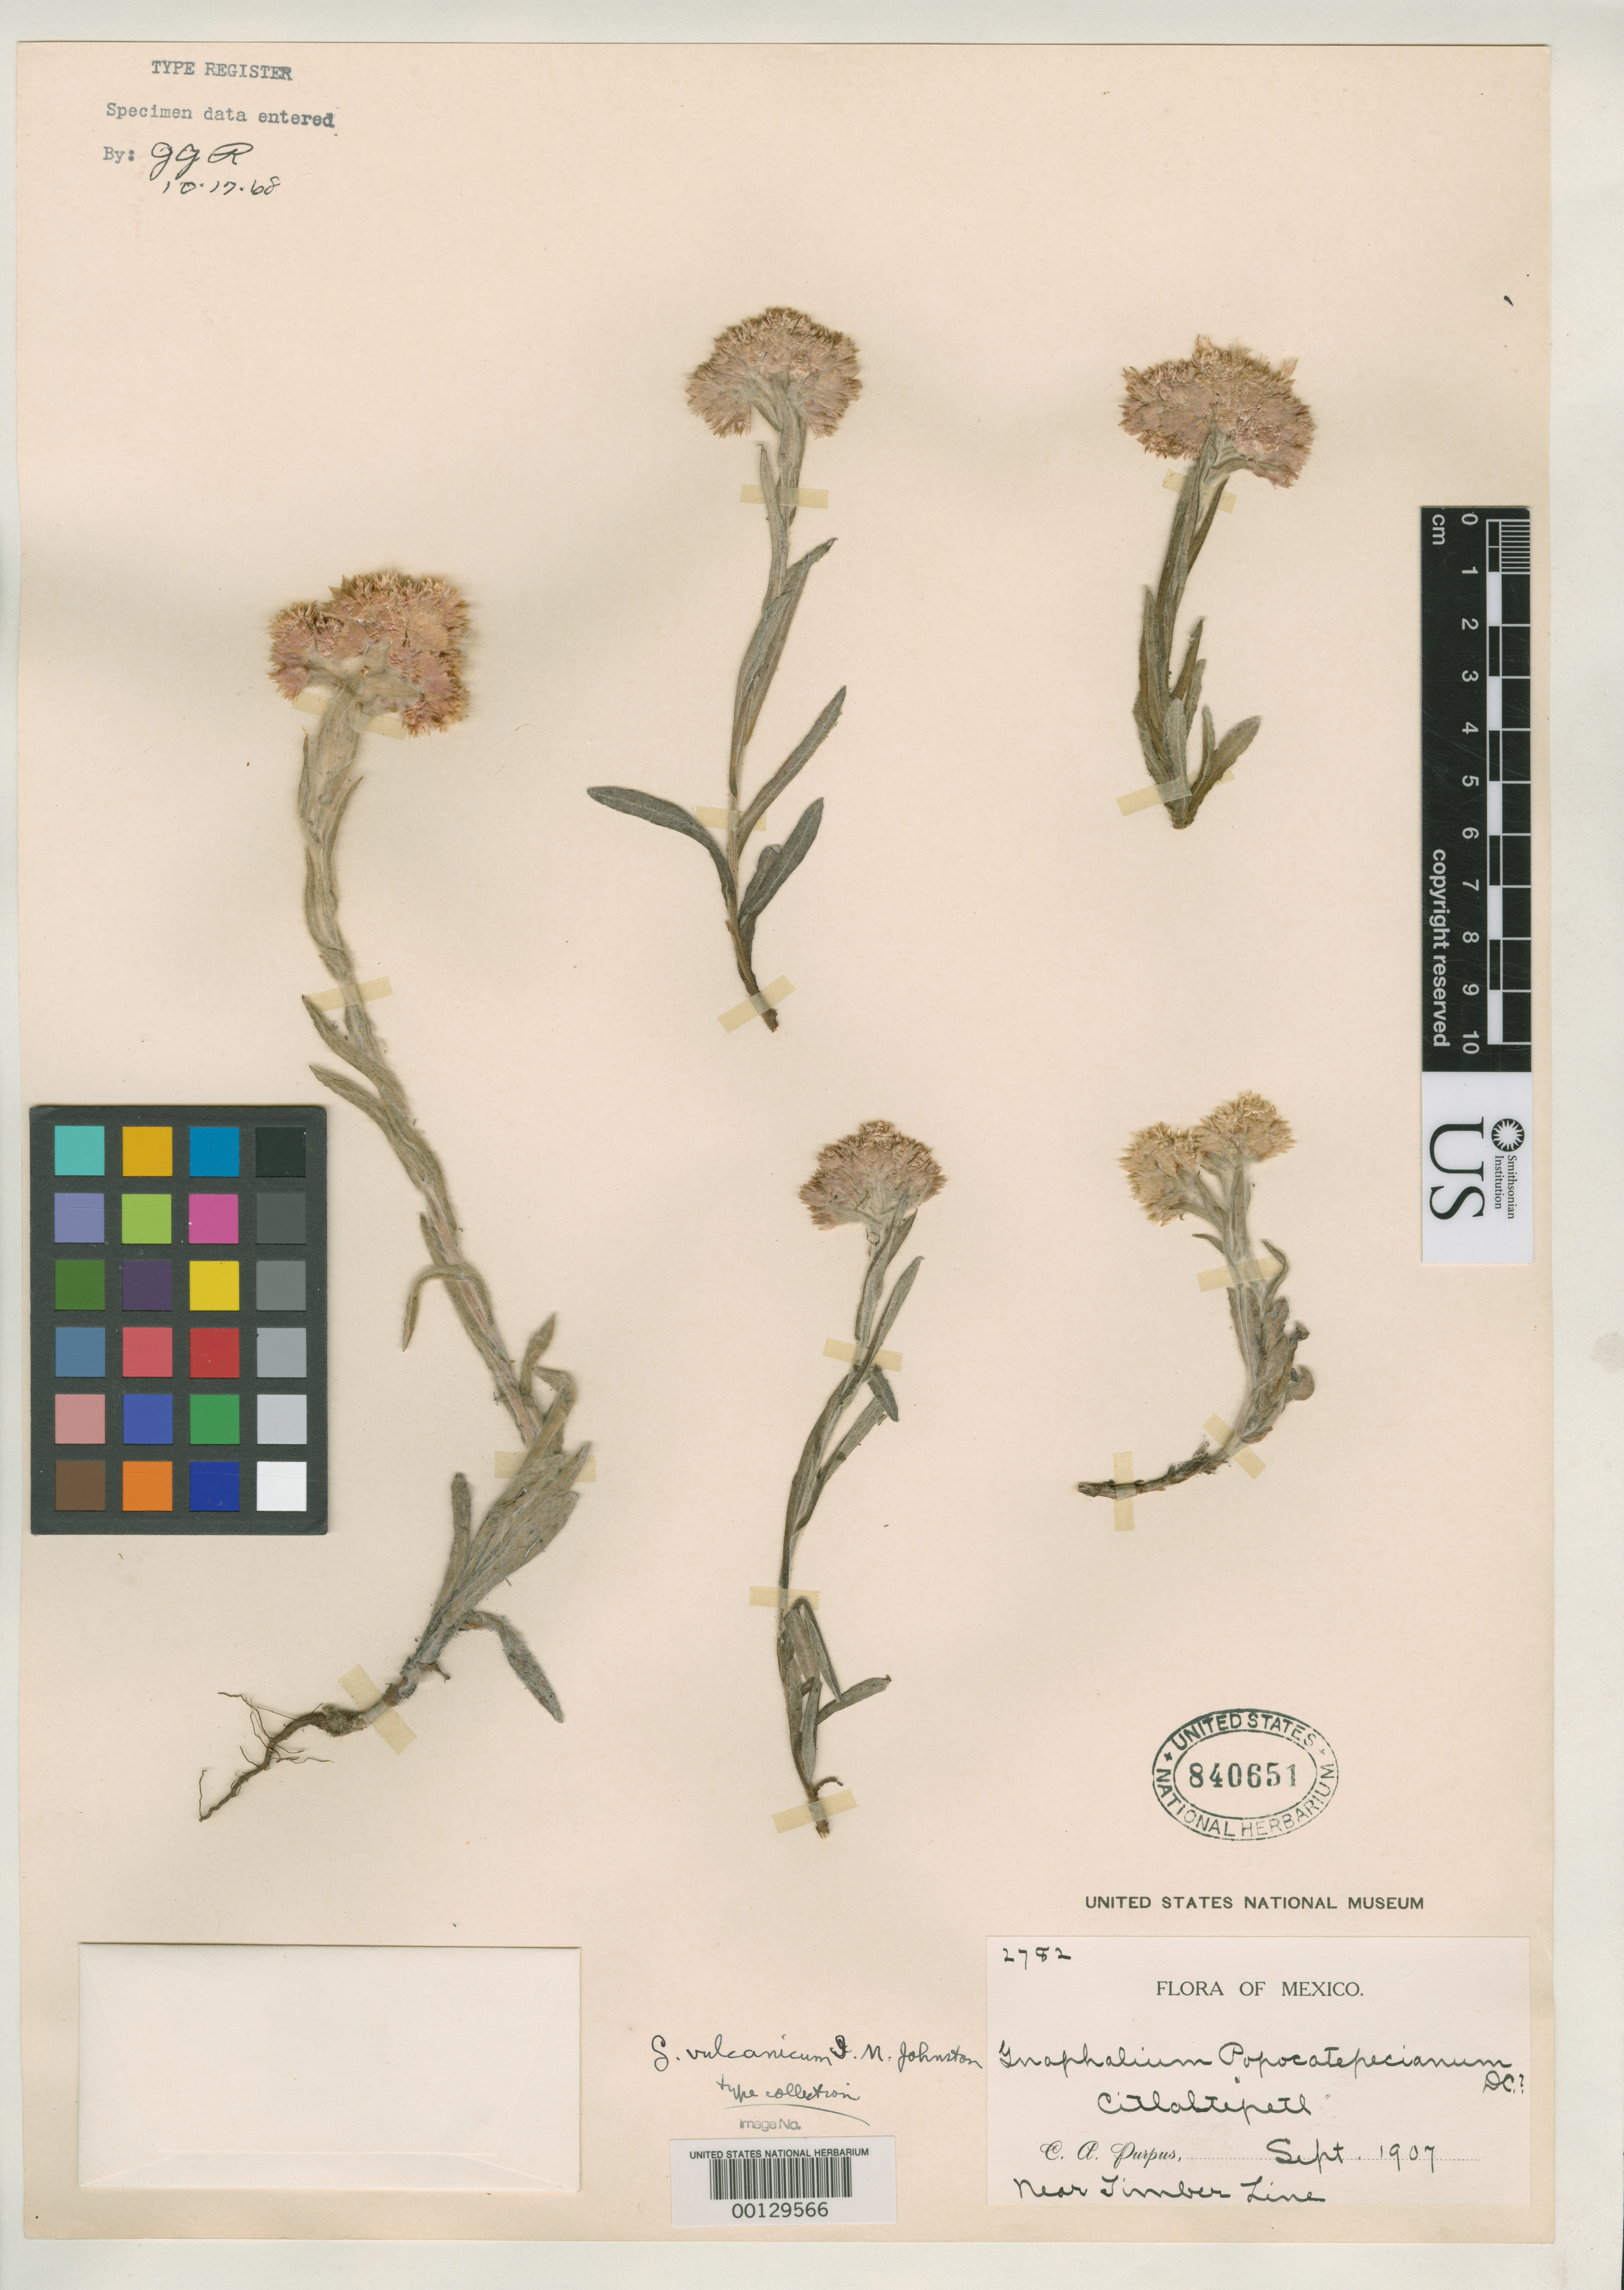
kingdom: Plantae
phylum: Tracheophyta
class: Magnoliopsida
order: Asterales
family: Asteraceae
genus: Gnaphalium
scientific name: Gnaphalium vulcanicum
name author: I.M. Johnst.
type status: Isotype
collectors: C. A. Purpus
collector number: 2782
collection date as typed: Sep 1907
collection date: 1907-09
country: Mexico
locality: Citlaltepetl.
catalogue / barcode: US 840651